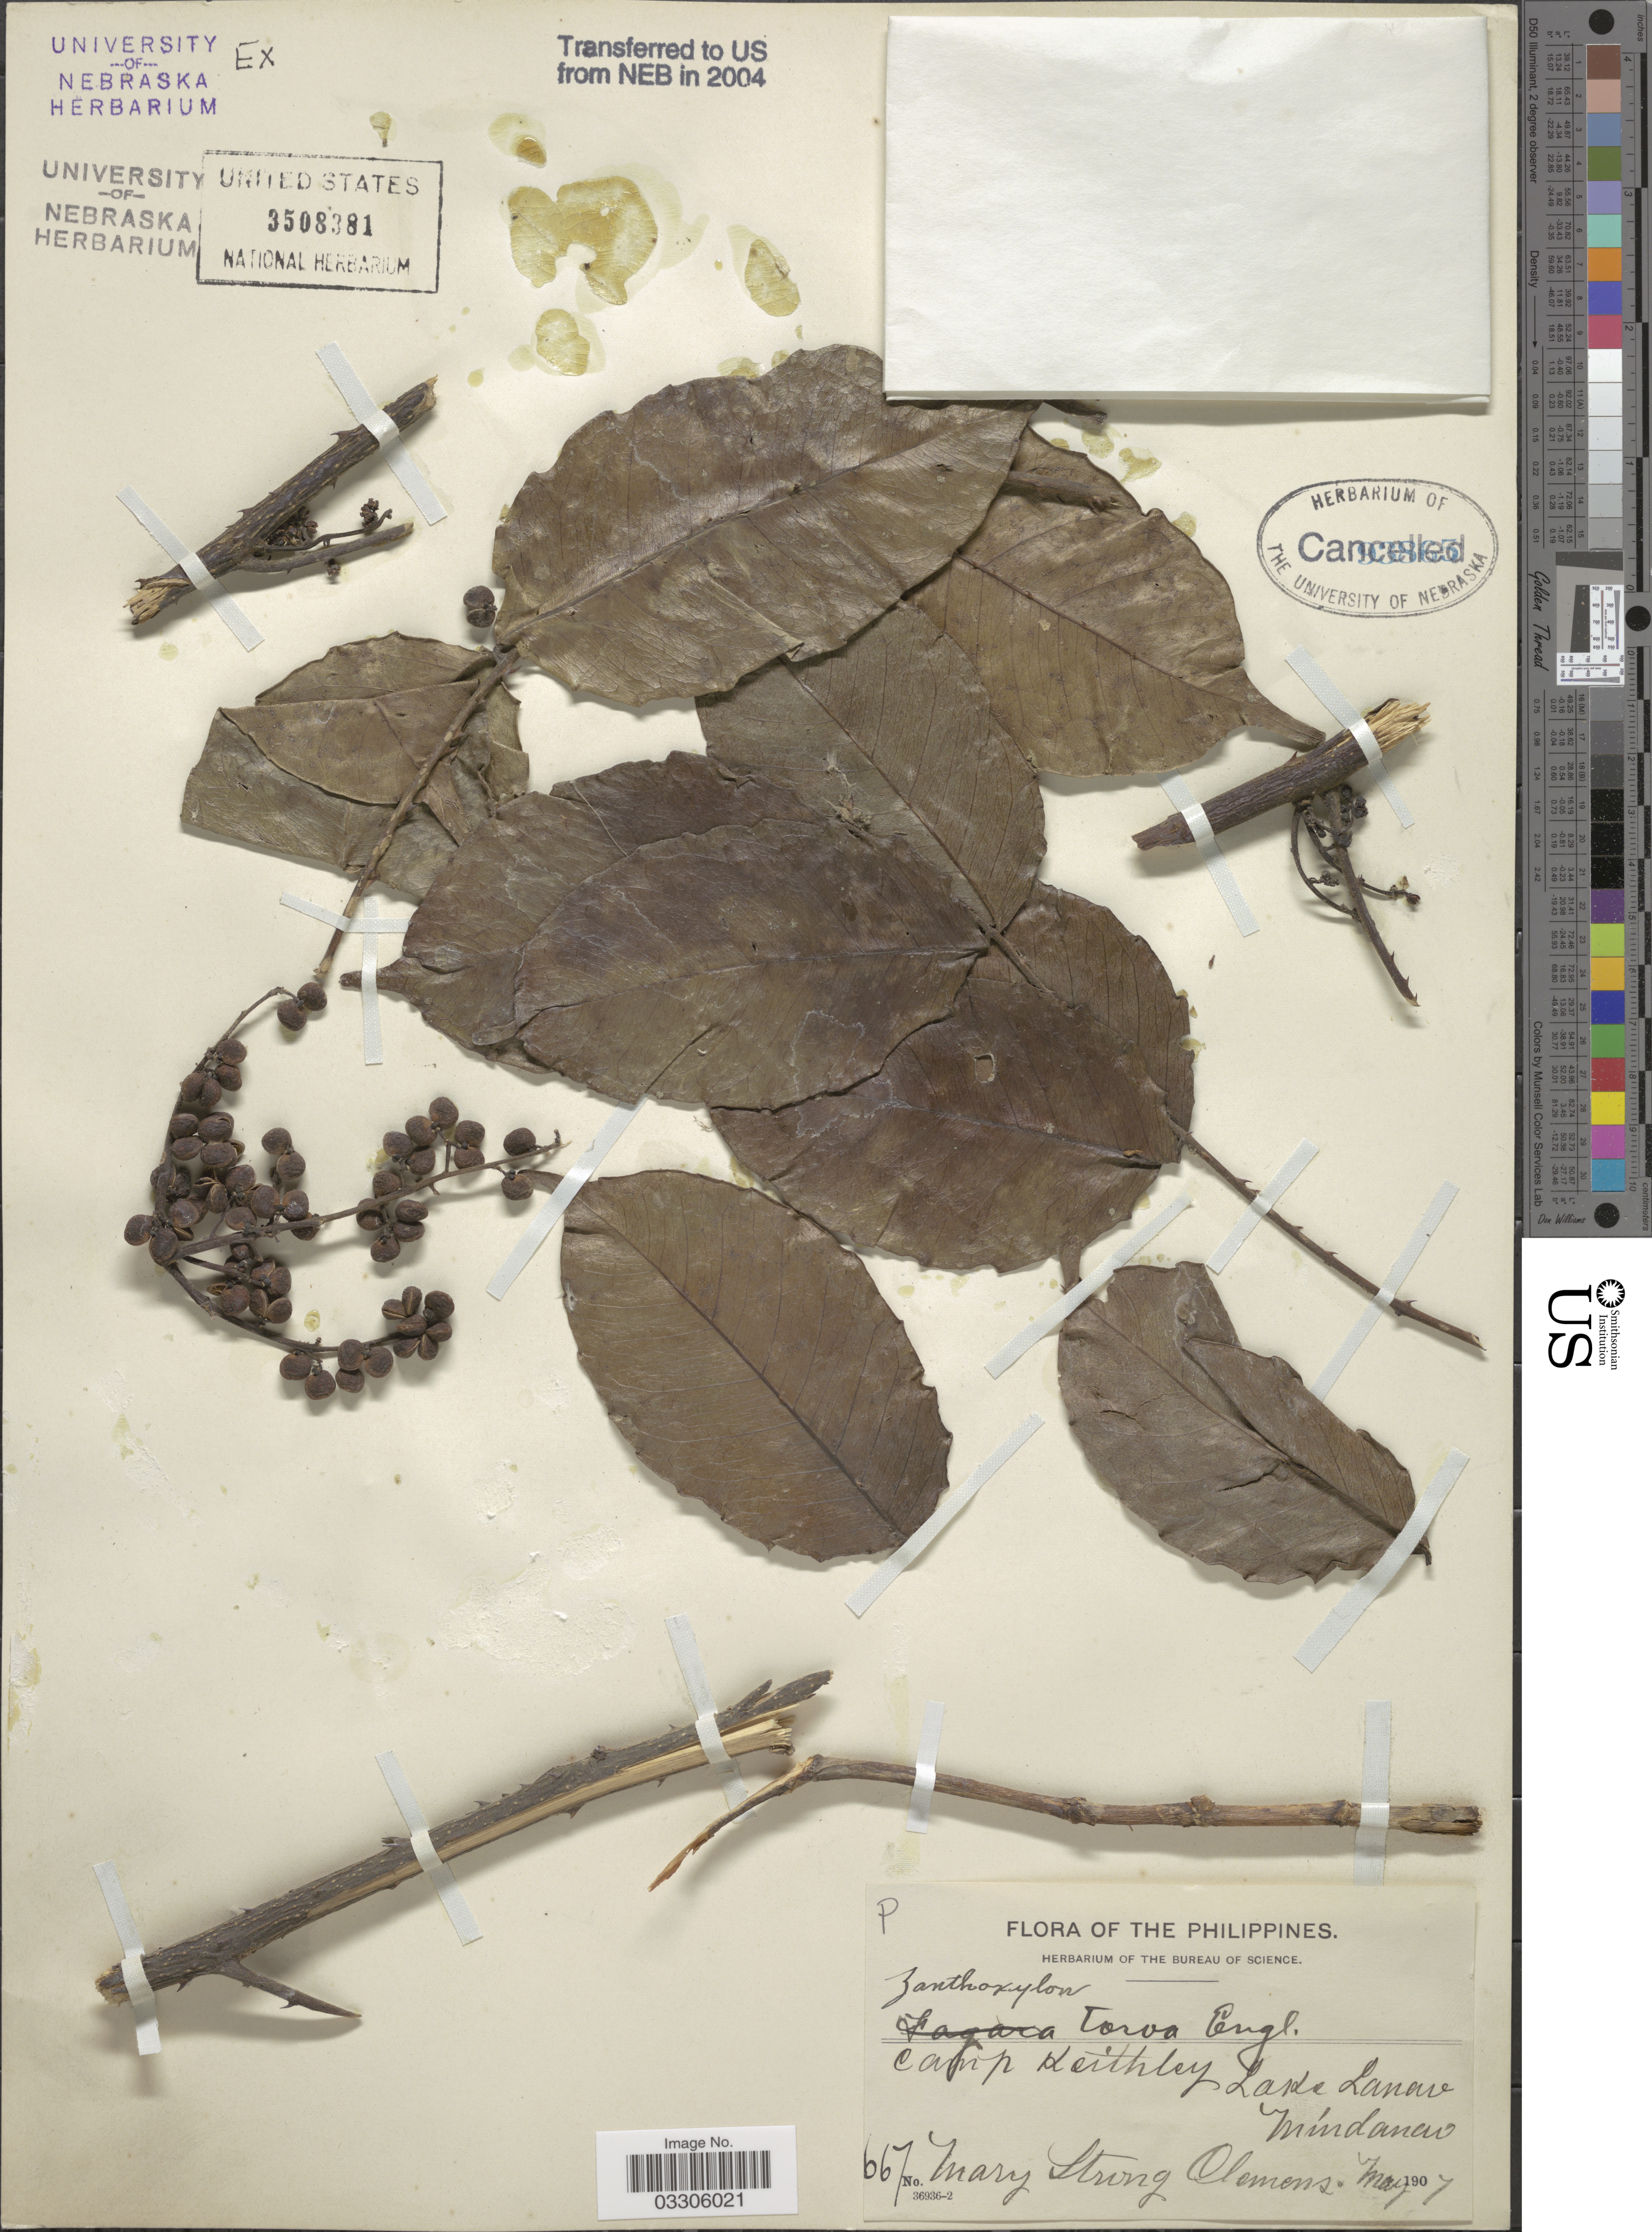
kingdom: Plantae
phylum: Tracheophyta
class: Magnoliopsida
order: Sapindales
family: Rutaceae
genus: Zanthoxylum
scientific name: Zanthoxylum nitidum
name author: Bunge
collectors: M. S. Clemens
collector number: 667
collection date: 1907-05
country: Philippines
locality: Camp Keithley, Lake Lanao, Mindanao.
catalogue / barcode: US 3508381